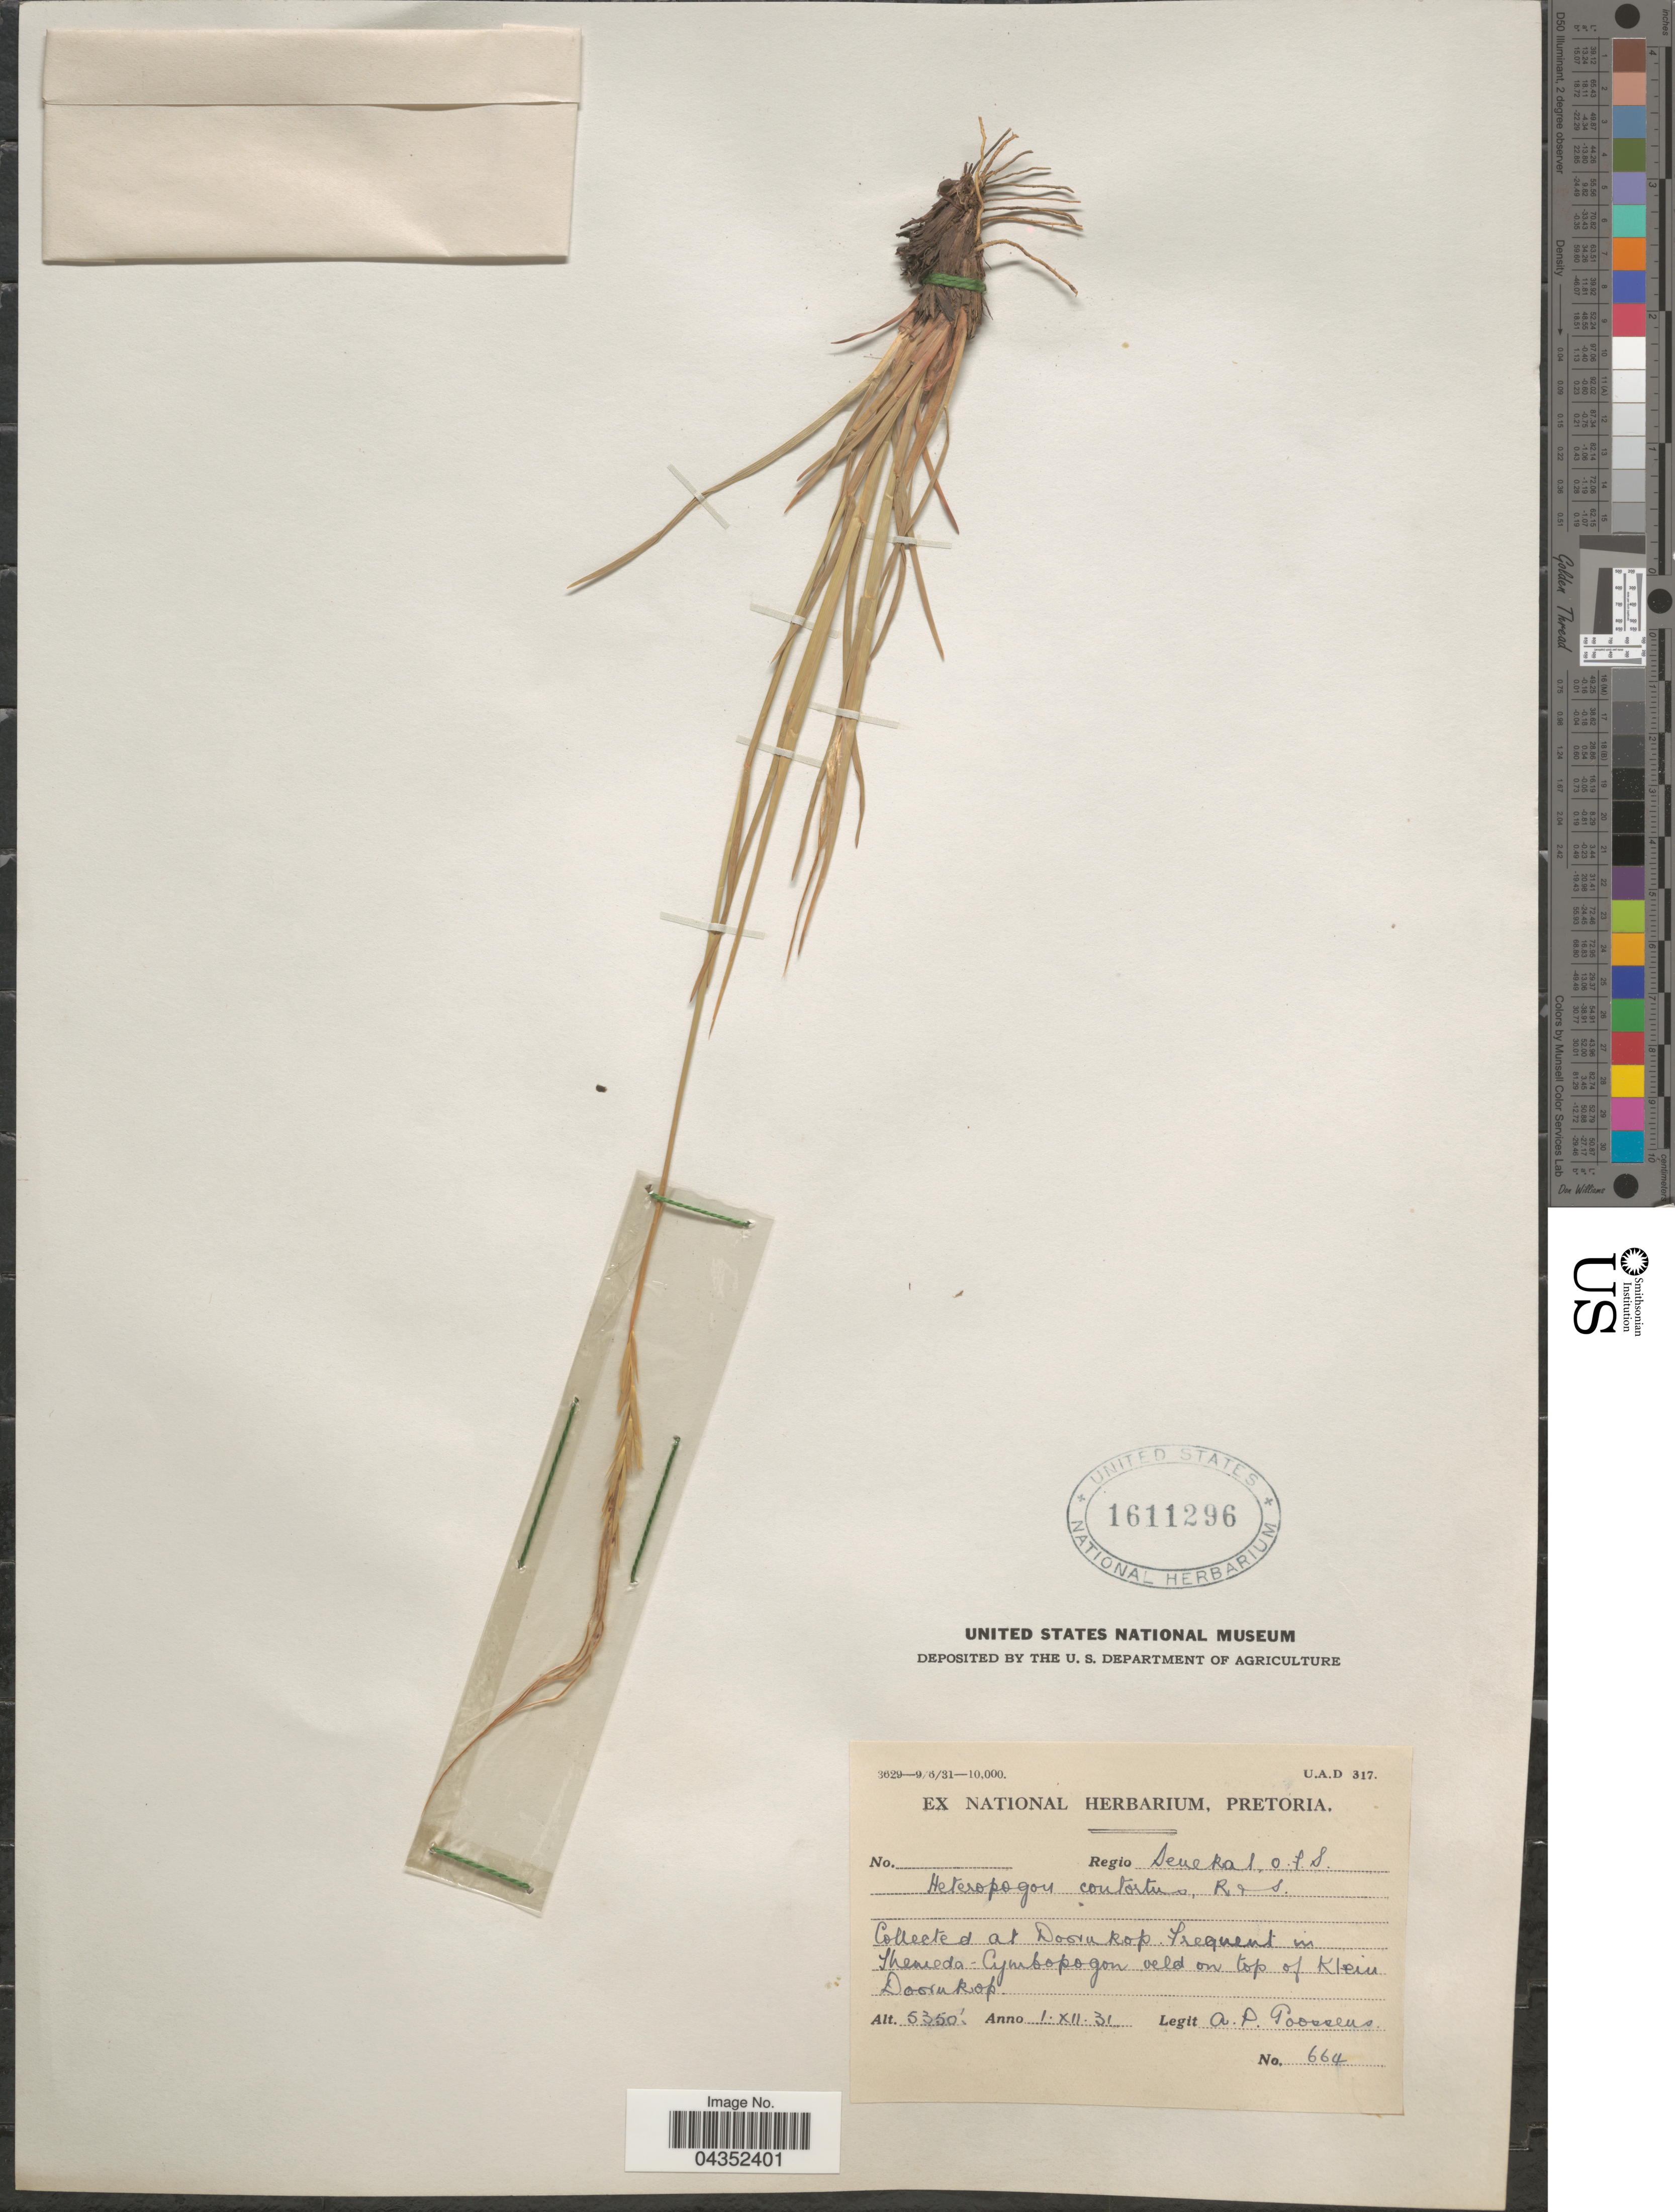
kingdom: Plantae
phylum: Tracheophyta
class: Liliopsida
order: Poales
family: Poaceae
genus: Heteropogon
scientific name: Heteropogon contortus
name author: (L.) P. Beauv. ex Roem. & Schult.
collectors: A. P. G. Goossens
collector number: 664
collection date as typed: Transcribed d/m/y: 1/12/31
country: South Africa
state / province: Free State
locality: Regio Senekal, O.F.S. At Doornkop. Frequent in Themeda-Cymbopogon veld on top of Klein Doornkop.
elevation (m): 1631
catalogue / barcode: US 1611296